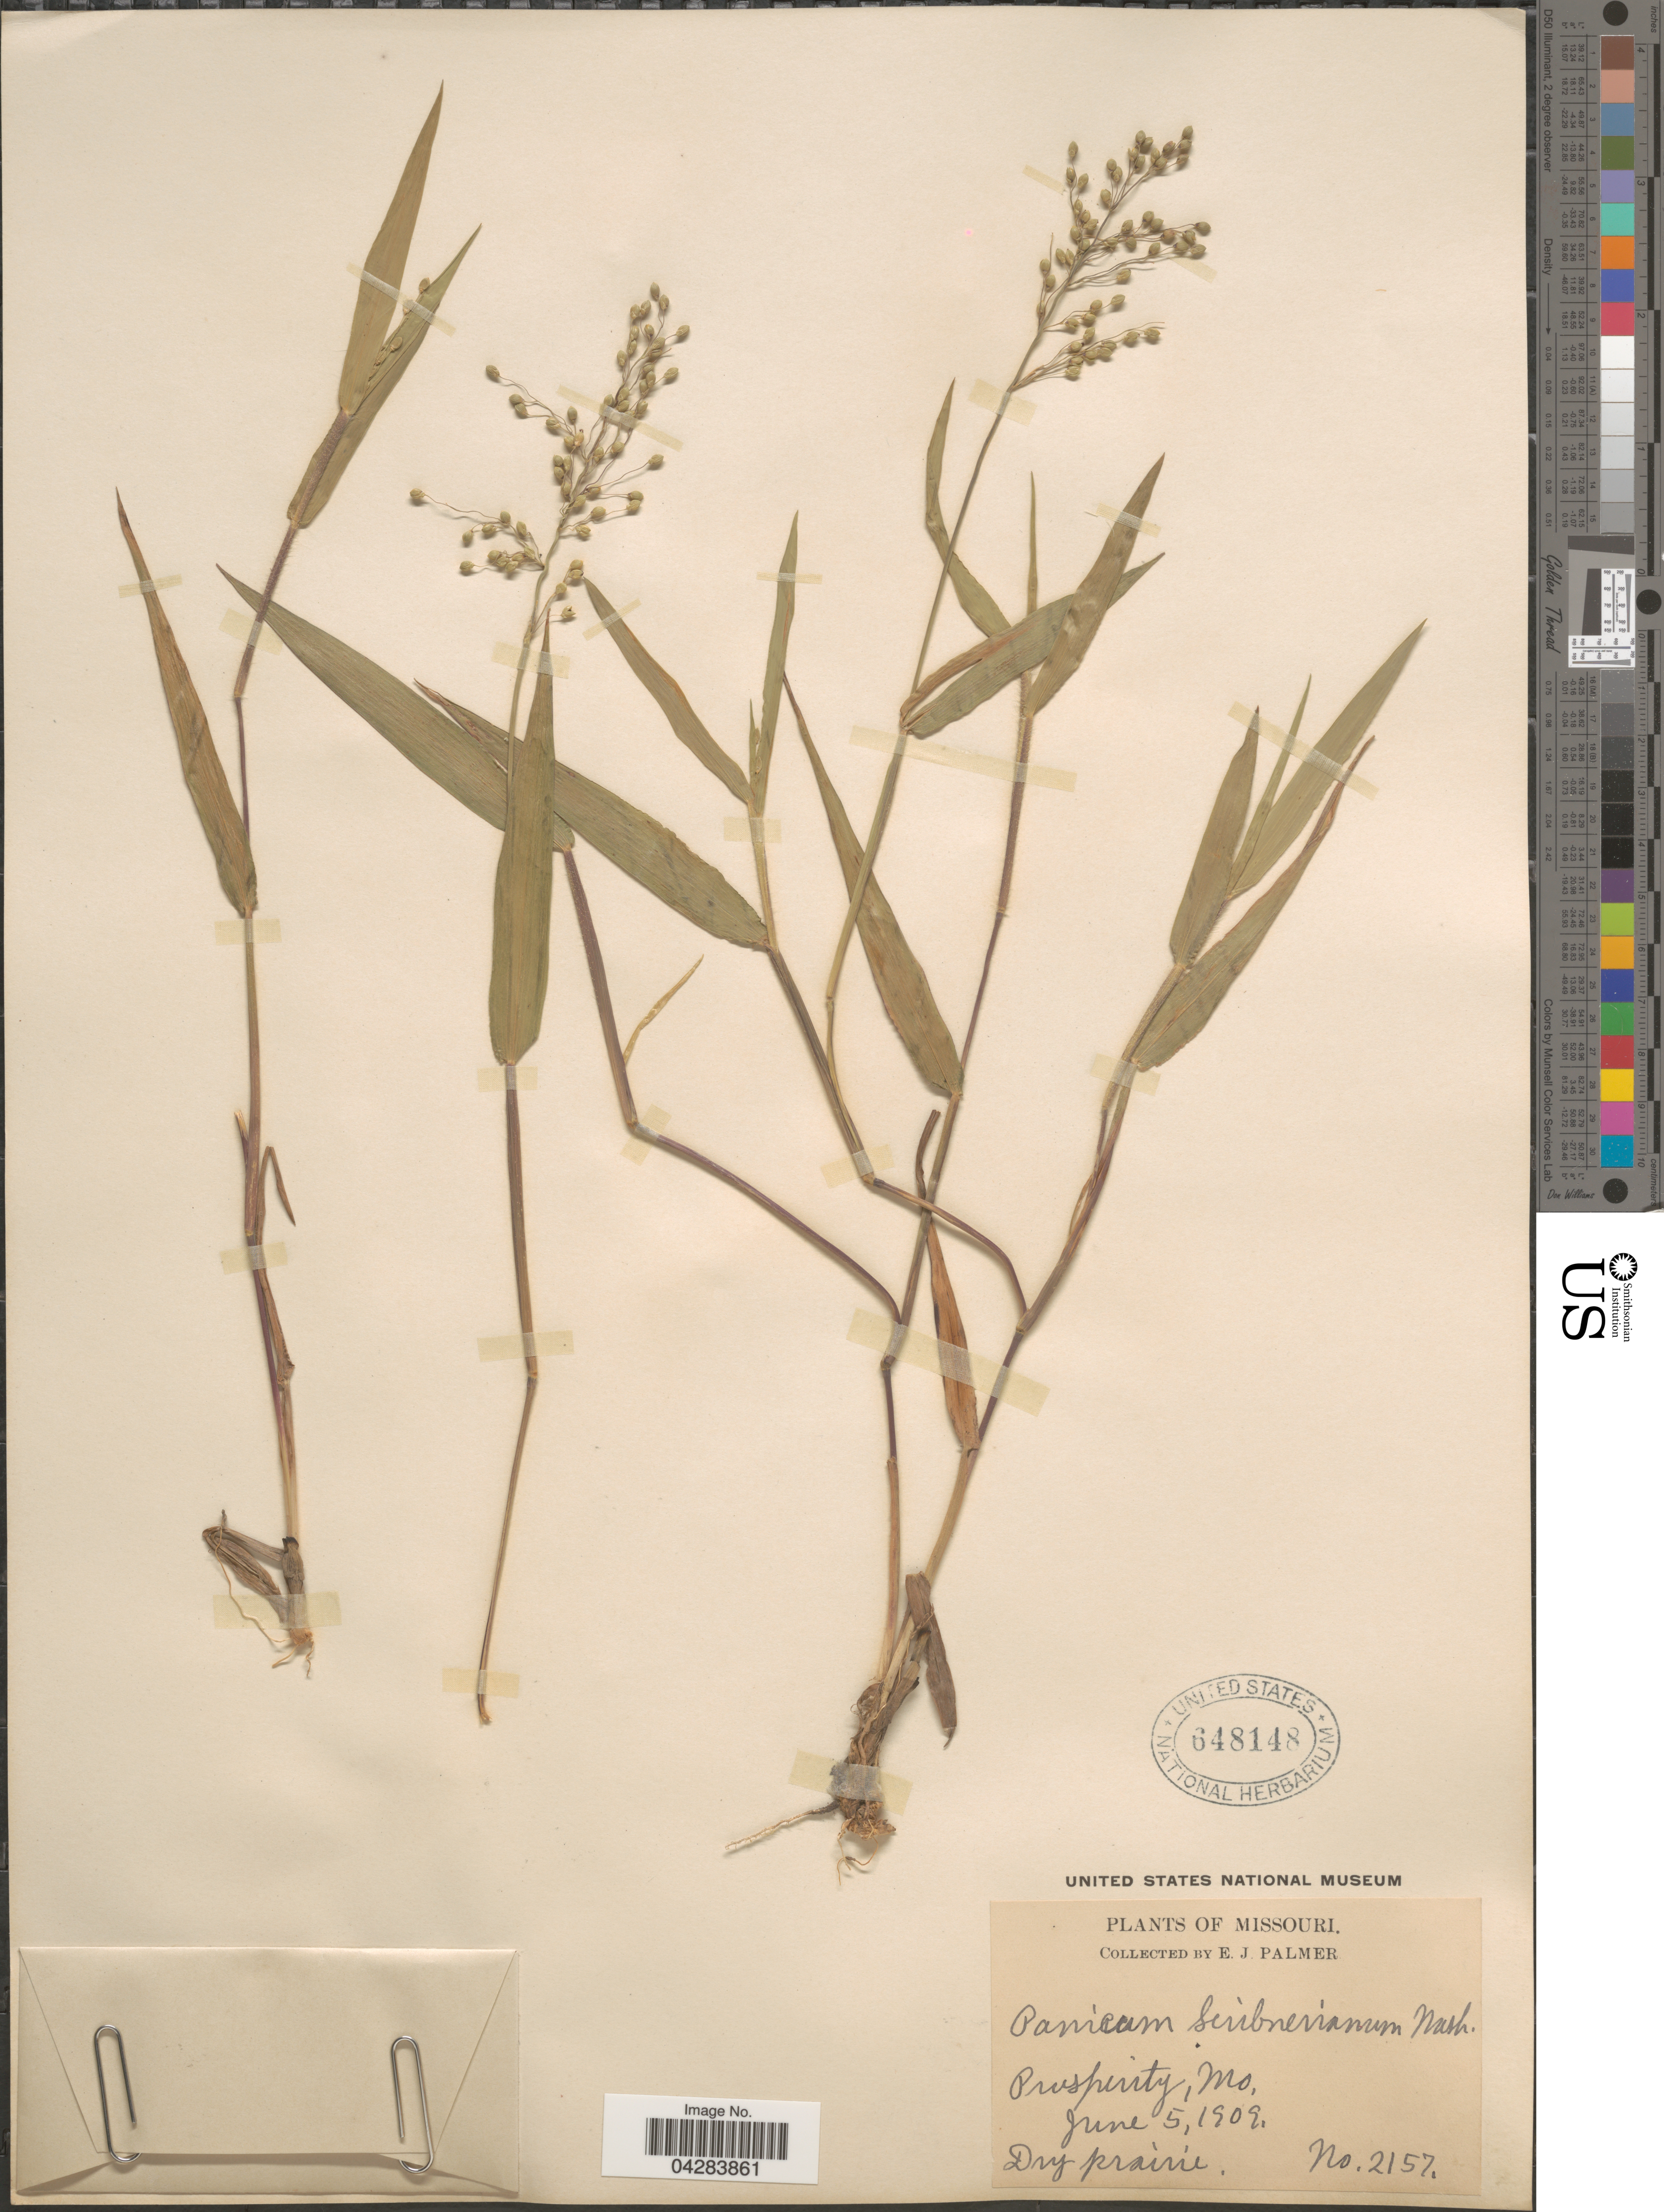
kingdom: Plantae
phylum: Tracheophyta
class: Liliopsida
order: Poales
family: Poaceae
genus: Dichanthelium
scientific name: Dichanthelium oligosanthes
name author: (Schult.) Gould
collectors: E. J. Palmer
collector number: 2157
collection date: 1909-06-05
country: United States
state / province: Missouri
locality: Prosperity.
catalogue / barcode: US 648148